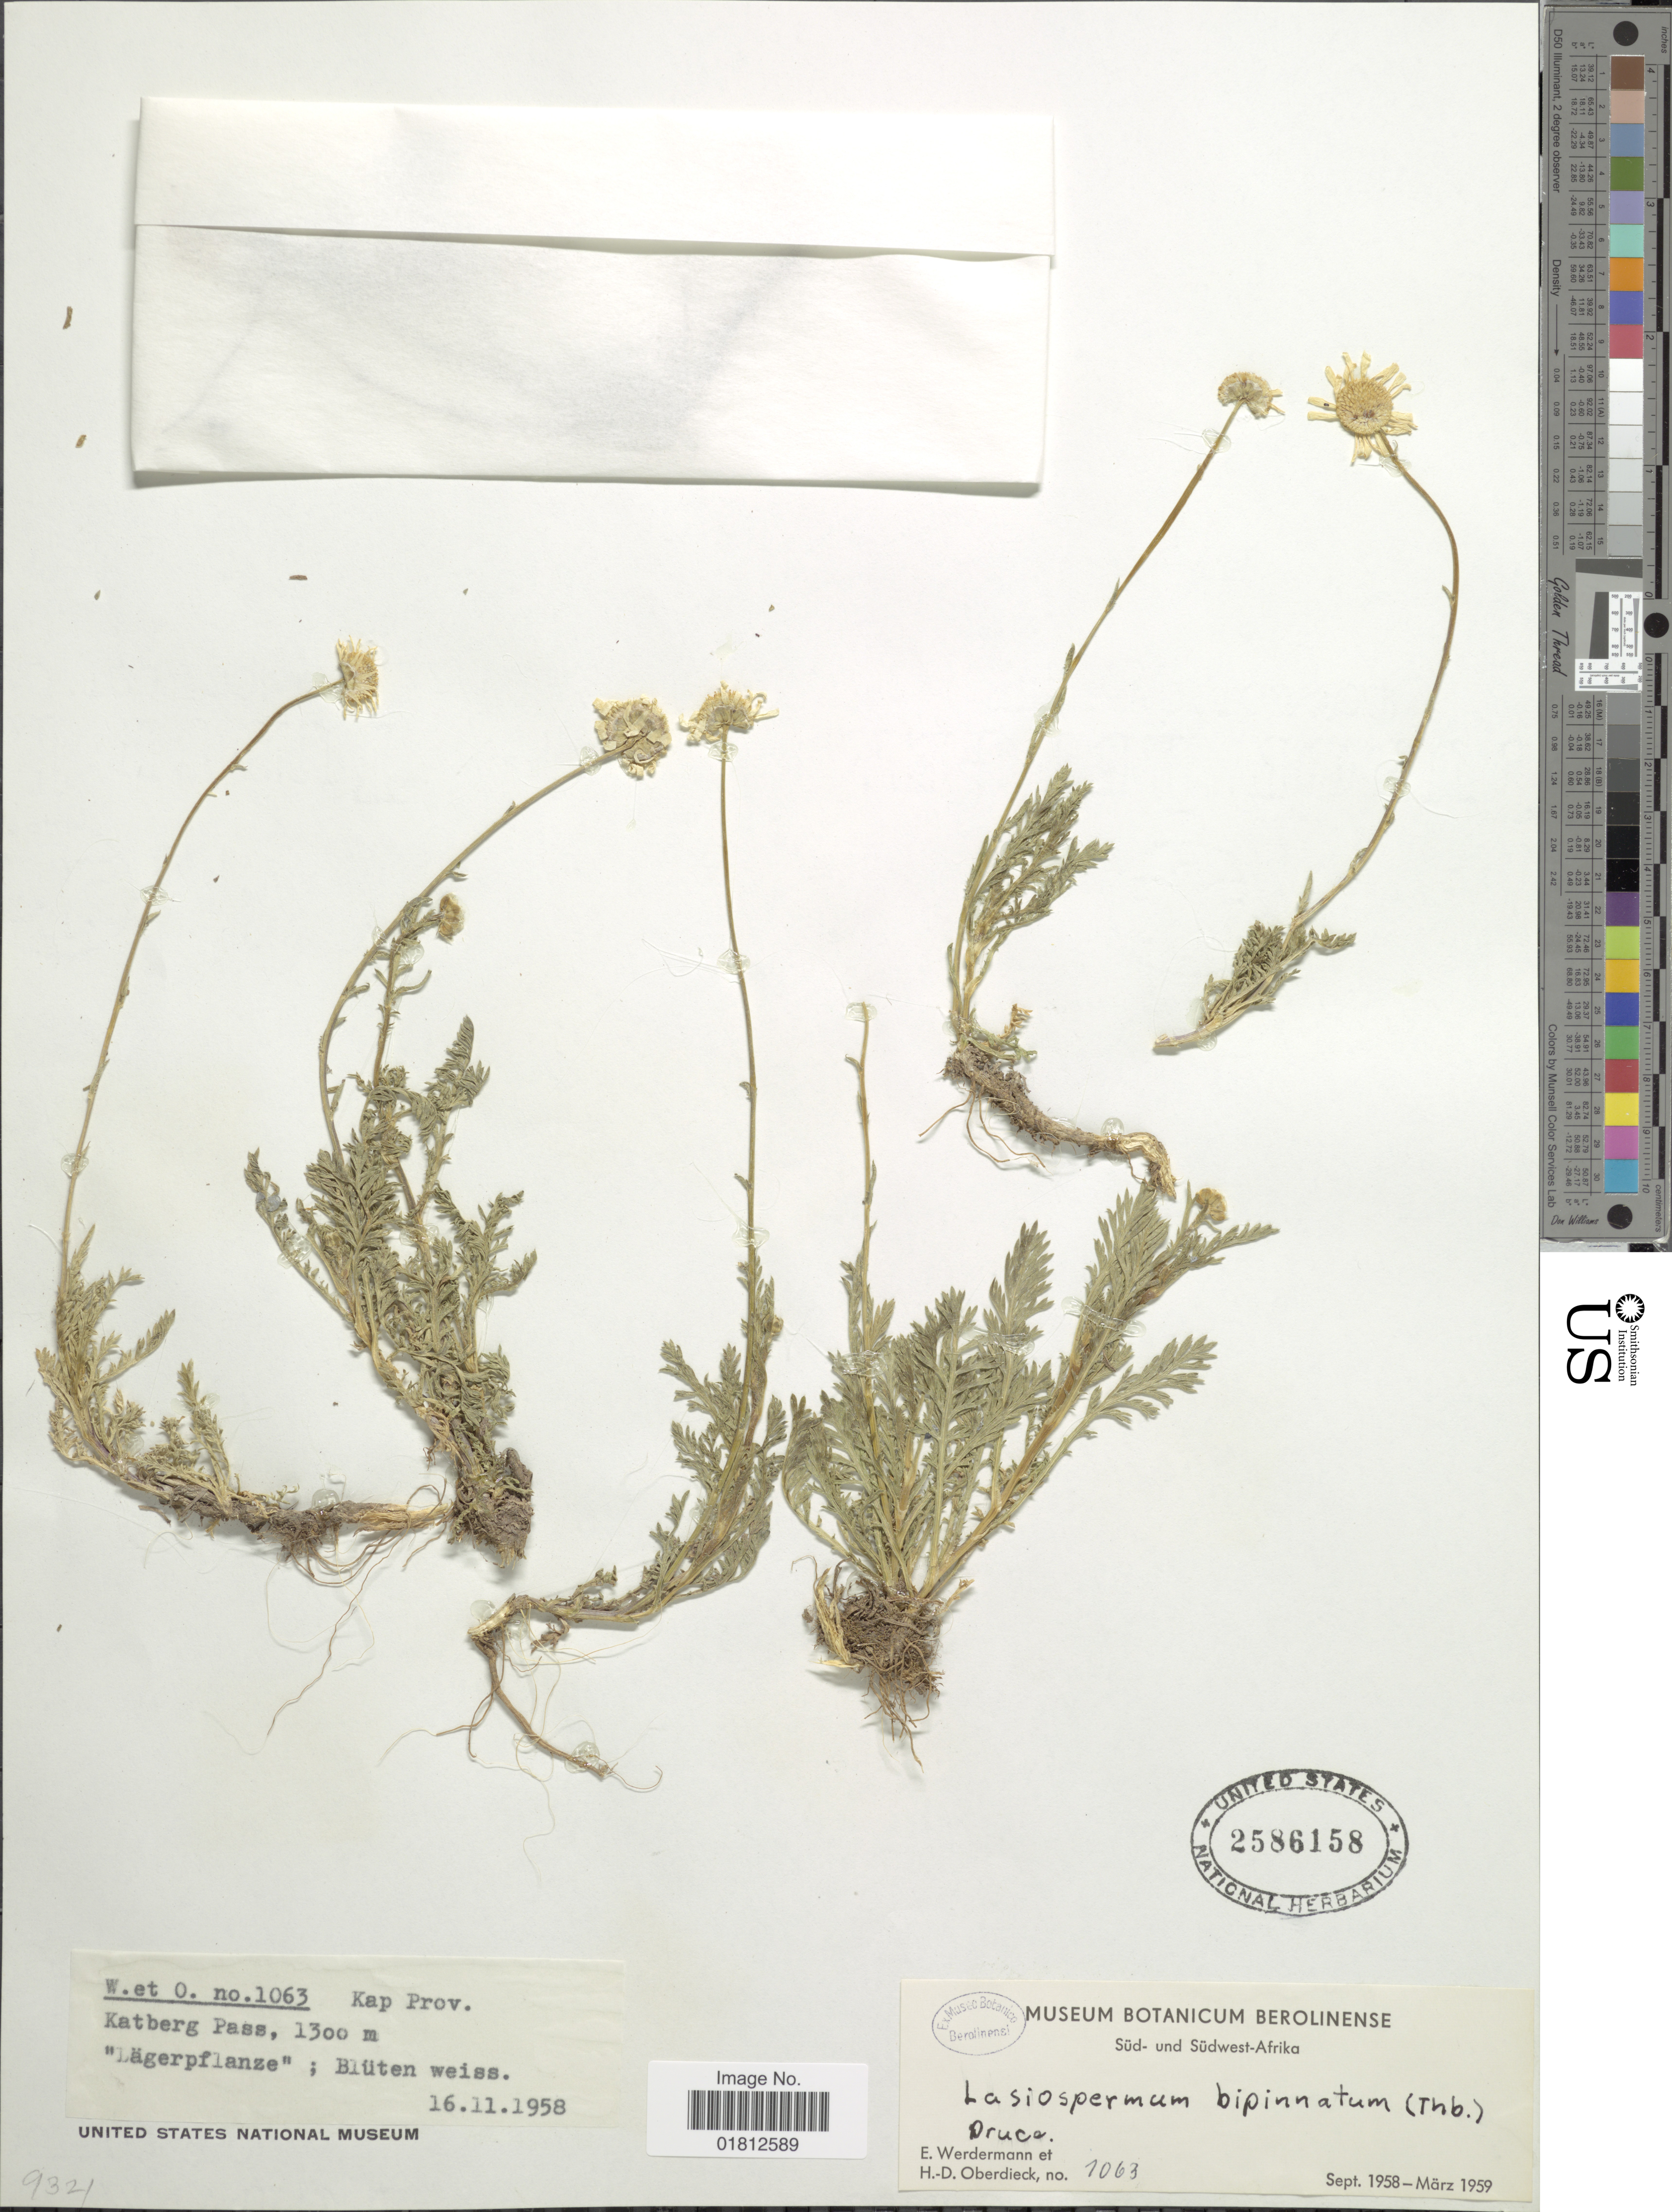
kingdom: Plantae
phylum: Tracheophyta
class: Magnoliopsida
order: Asterales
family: Asteraceae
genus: Lasiospermum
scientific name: Lasiospermum bipinnatum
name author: (Thunb.) Druce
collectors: E. Werdermann & H. Oberdieck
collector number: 1063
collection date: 1958-11-16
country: South Africa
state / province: Eastern Cape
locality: Kap Prov., Katberg Pass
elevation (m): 1300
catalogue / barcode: US 2586158